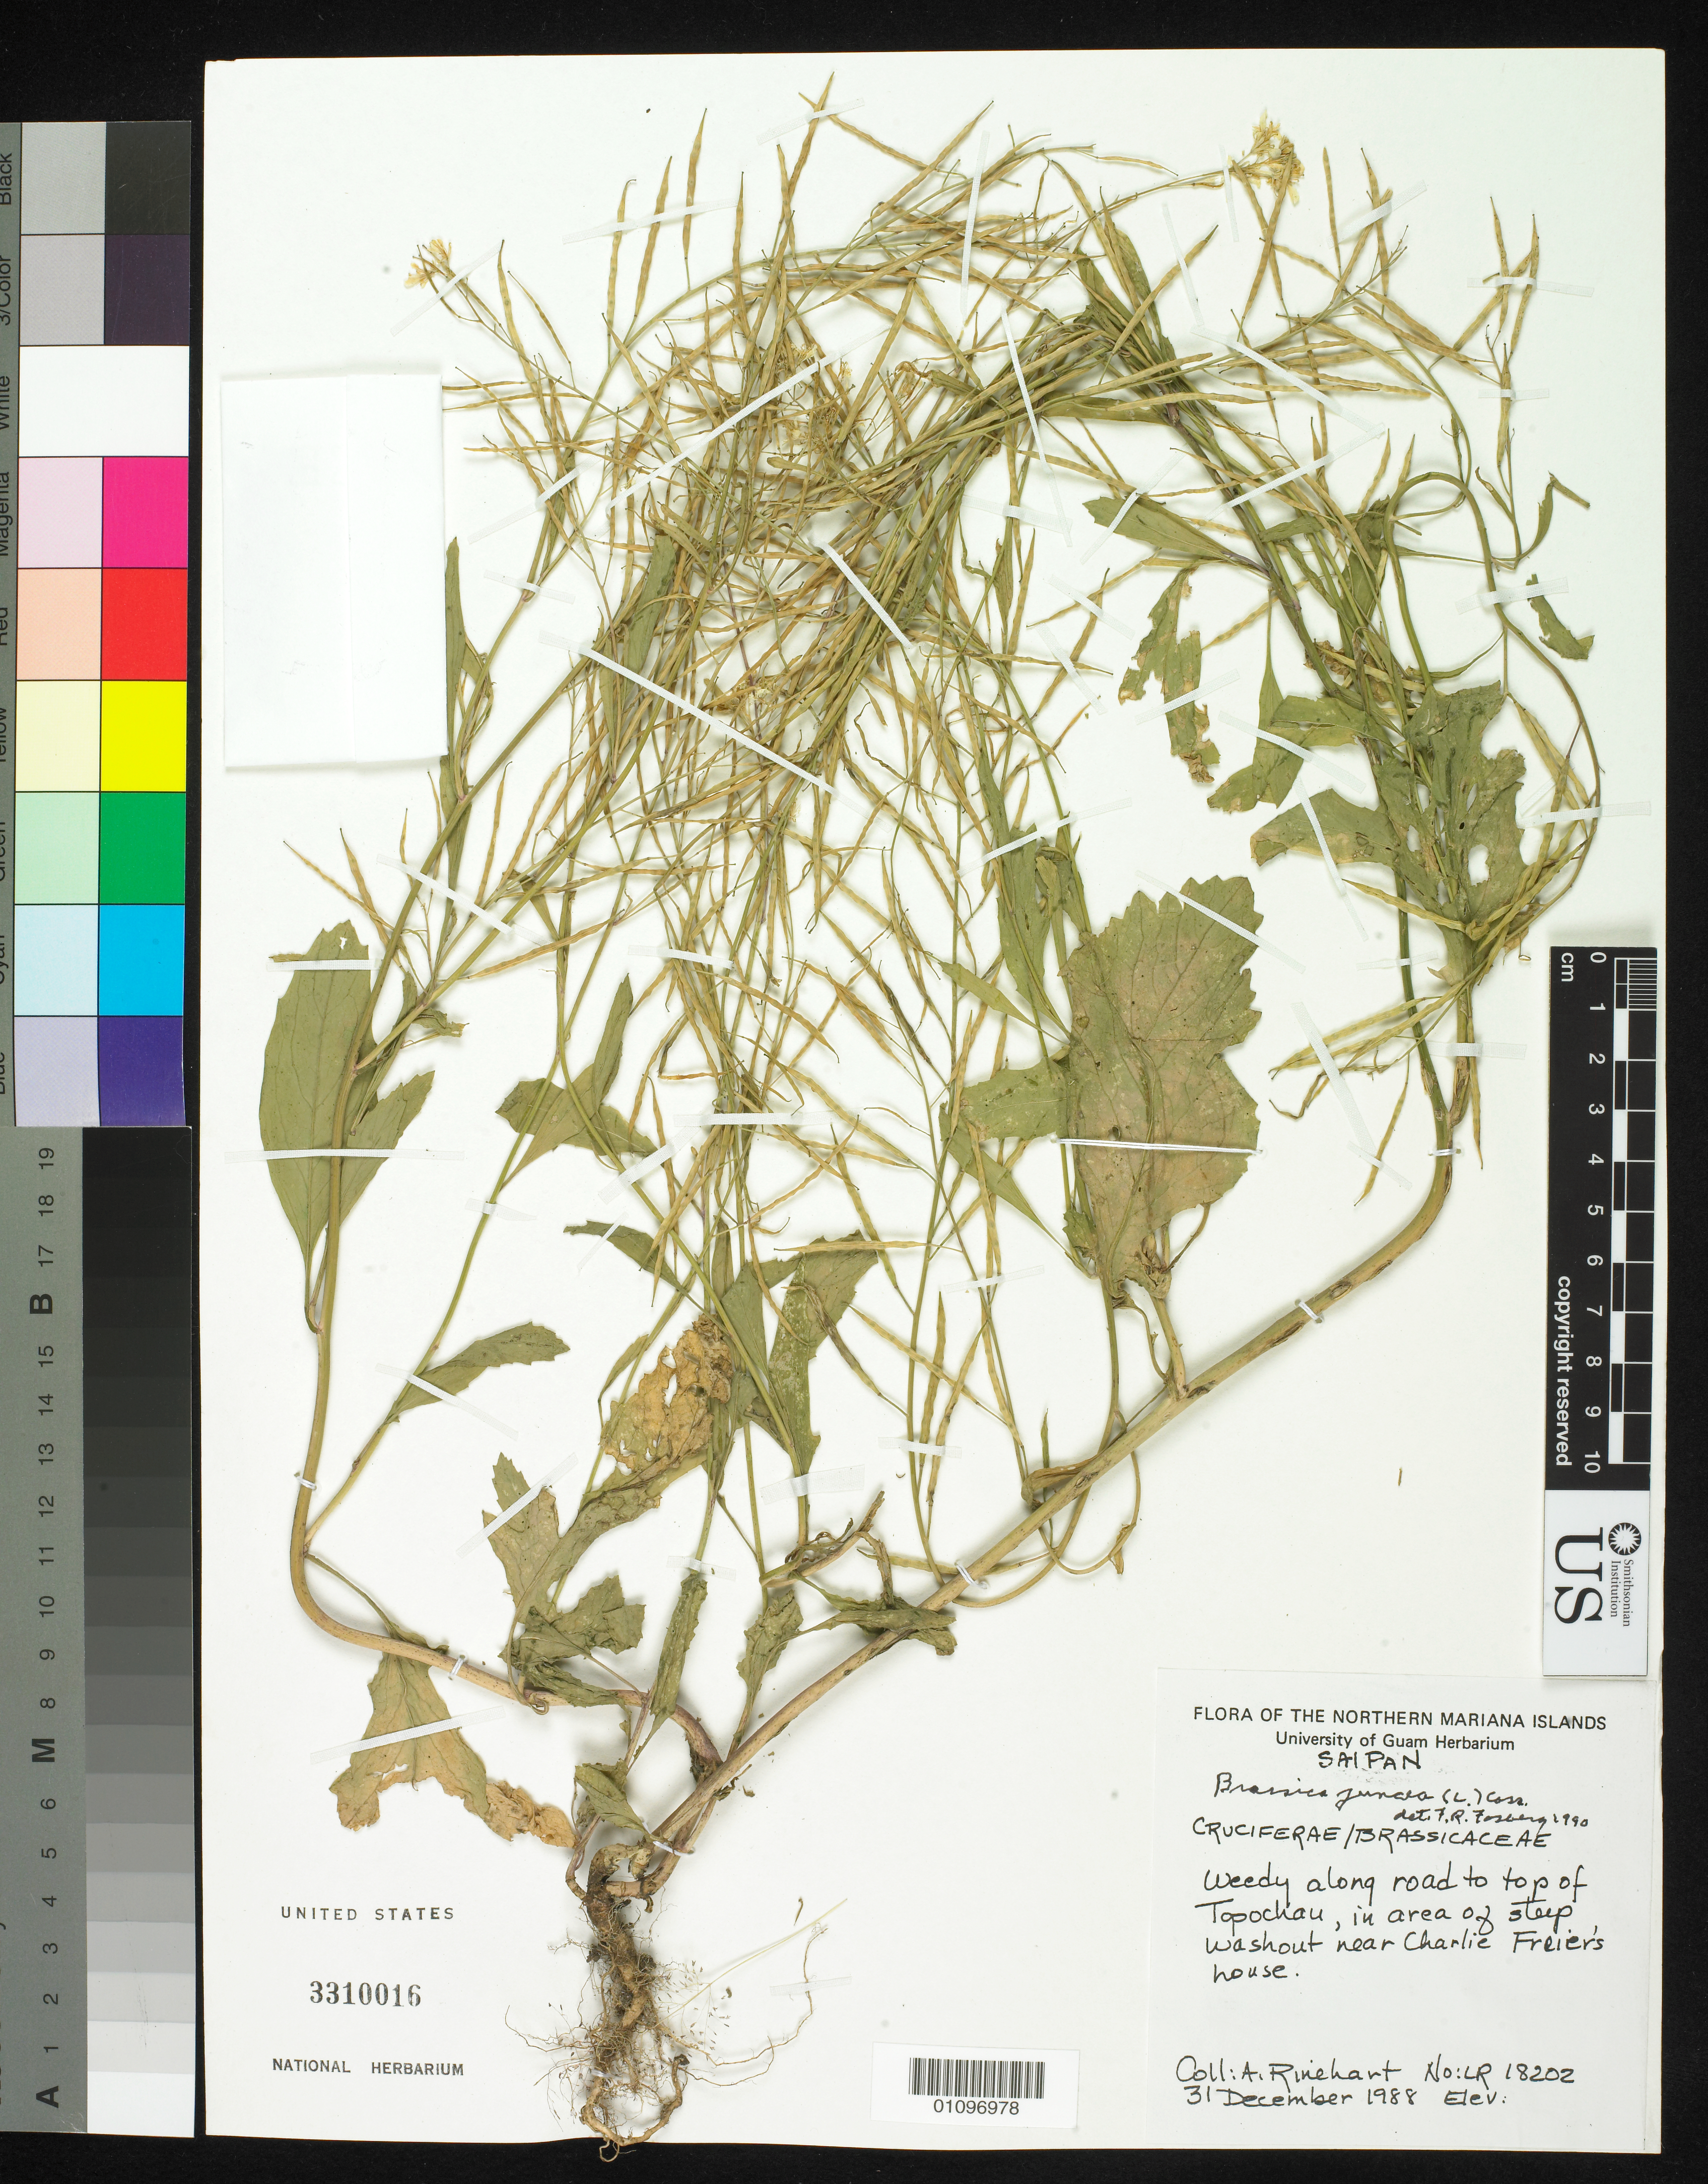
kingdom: Plantae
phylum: Tracheophyta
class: Magnoliopsida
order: Brassicales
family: Brassicaceae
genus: Brassica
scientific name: Brassica juncea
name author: (L.) Czern.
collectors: A. Rinehart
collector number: LR18202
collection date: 1988-12-31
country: Northern Mariana Islands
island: Saipan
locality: Along road to top of topochau, in area of steep washout near Charlie Freier's house.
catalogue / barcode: US 3310016